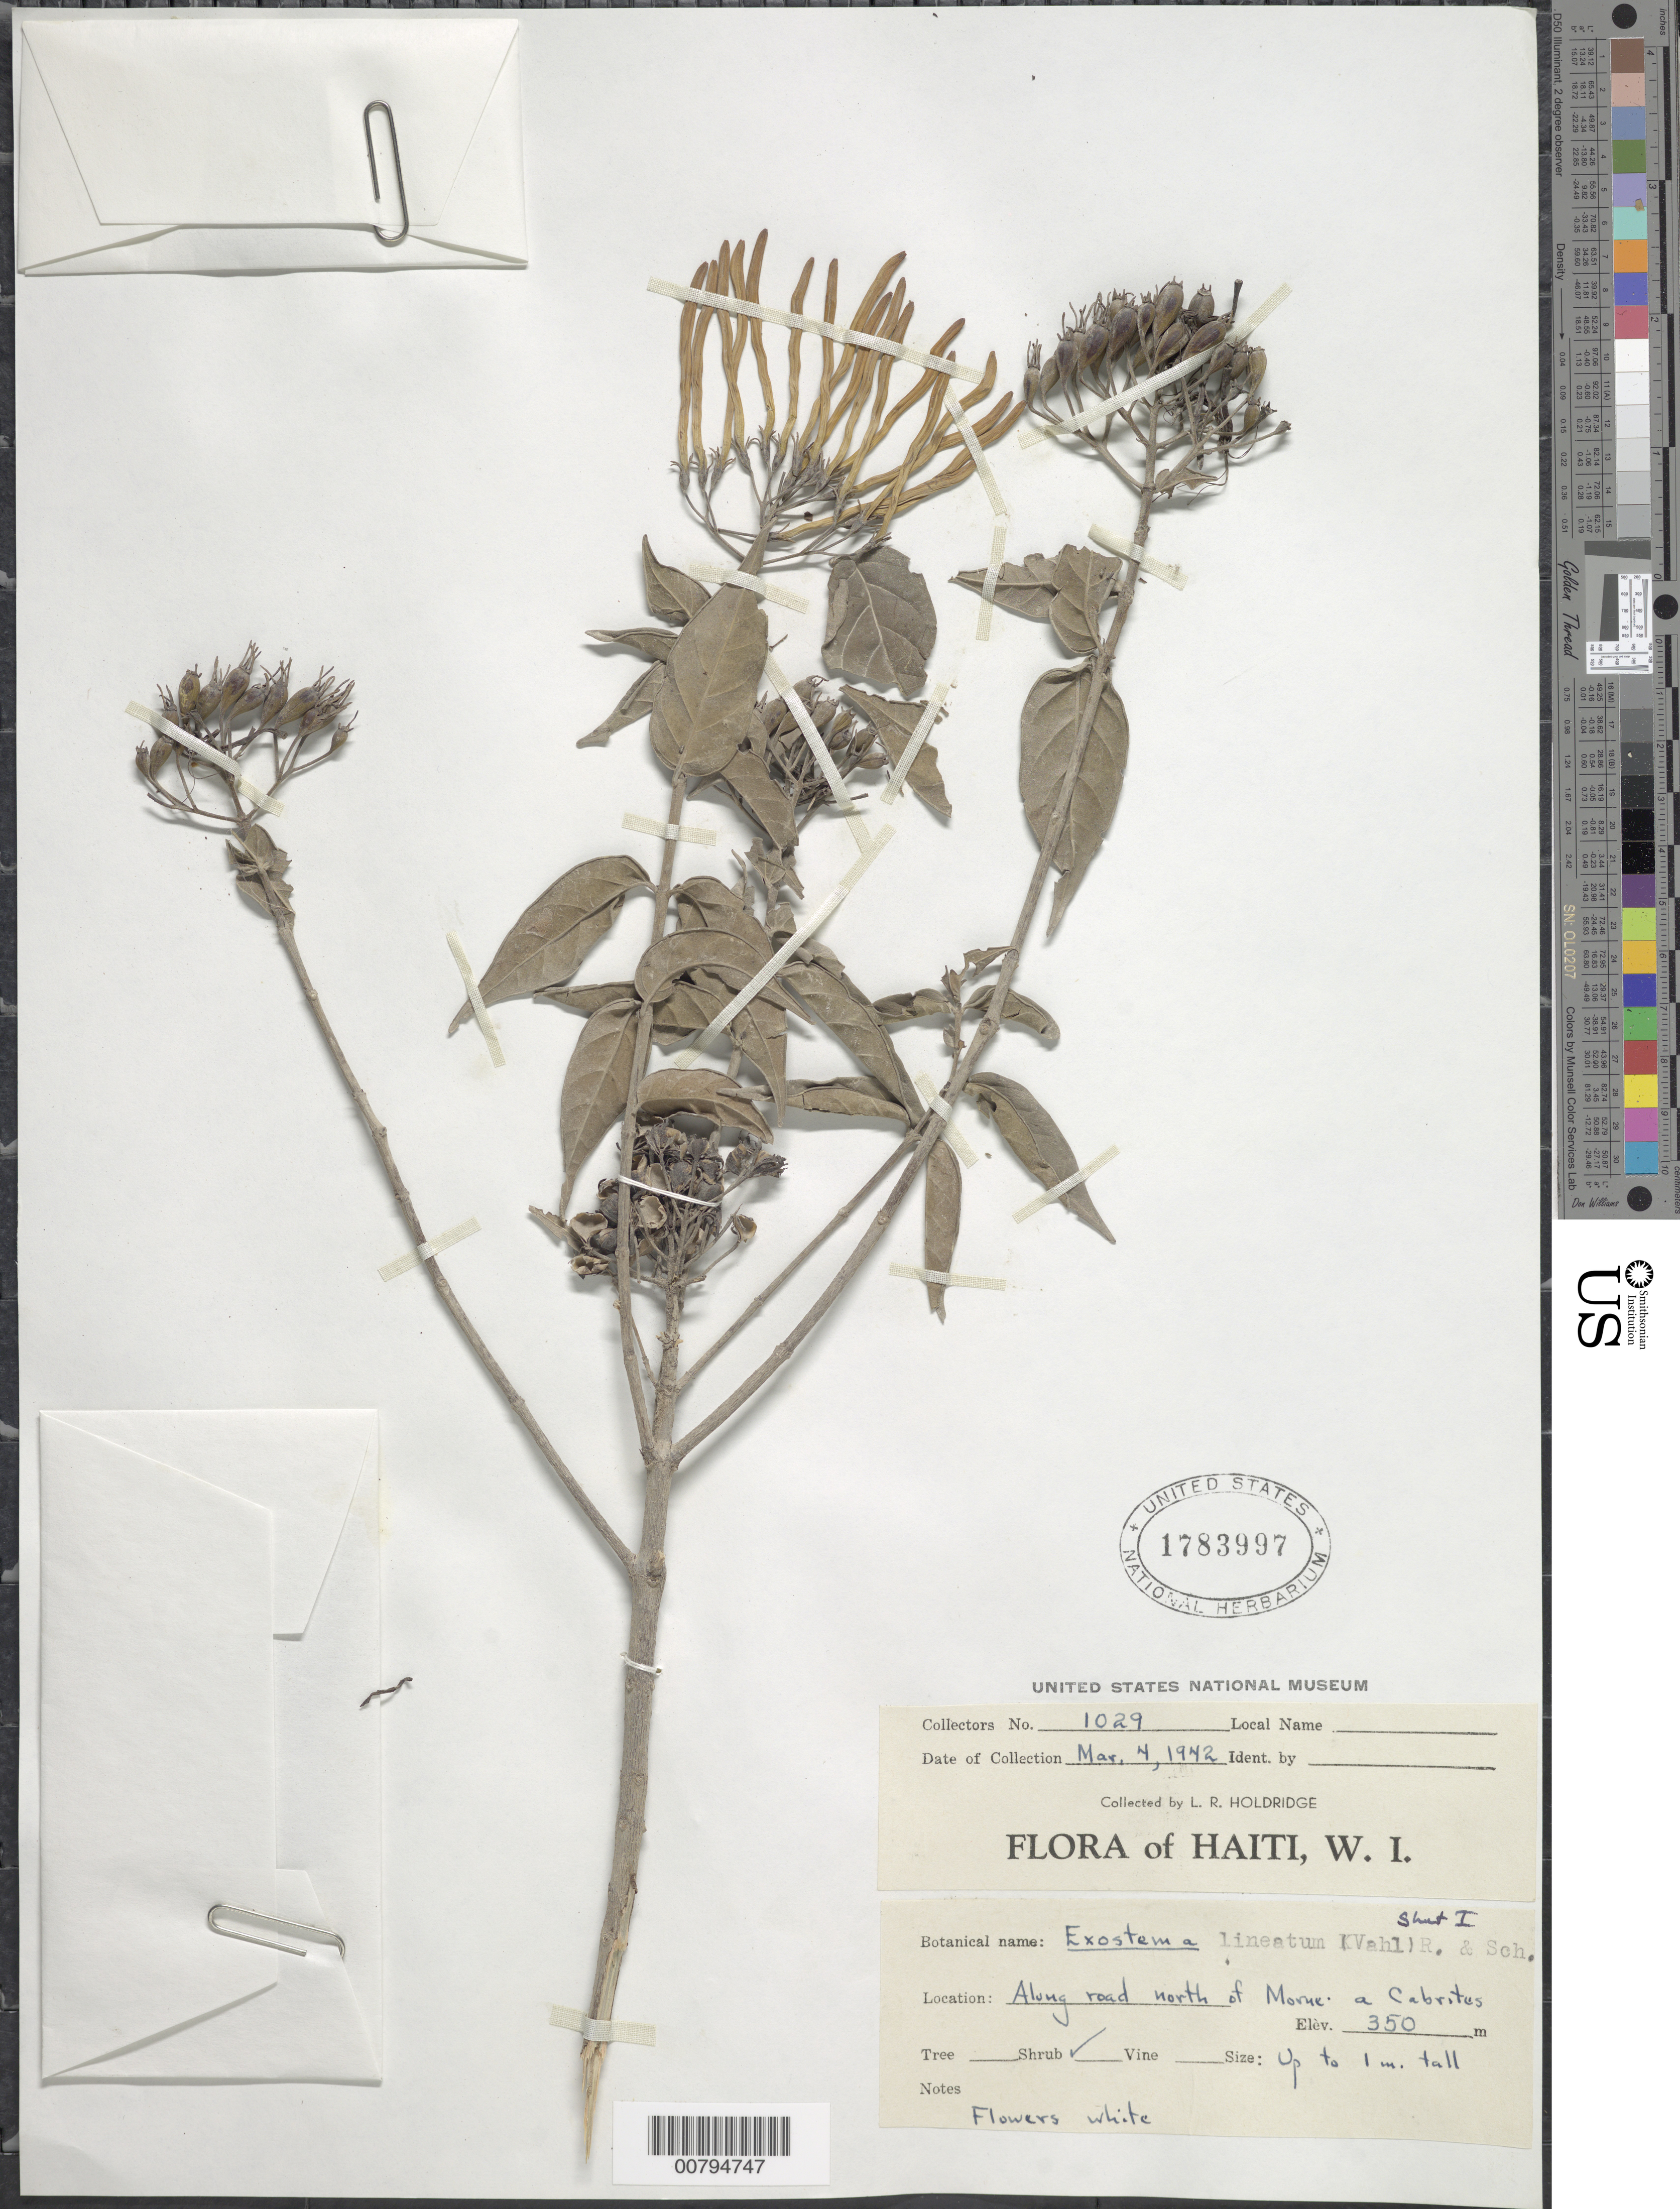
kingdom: Plantae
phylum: Tracheophyta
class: Magnoliopsida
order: Gentianales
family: Rubiaceae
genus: Exostema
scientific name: Exostema lineatum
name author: (Vahl) Roem. & Schult.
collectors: L. Holdridge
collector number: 1029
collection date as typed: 04 Mar 1942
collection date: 1942-03-04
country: Haiti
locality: Along road north of Morne a Cabritus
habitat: Roadside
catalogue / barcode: US 1783997